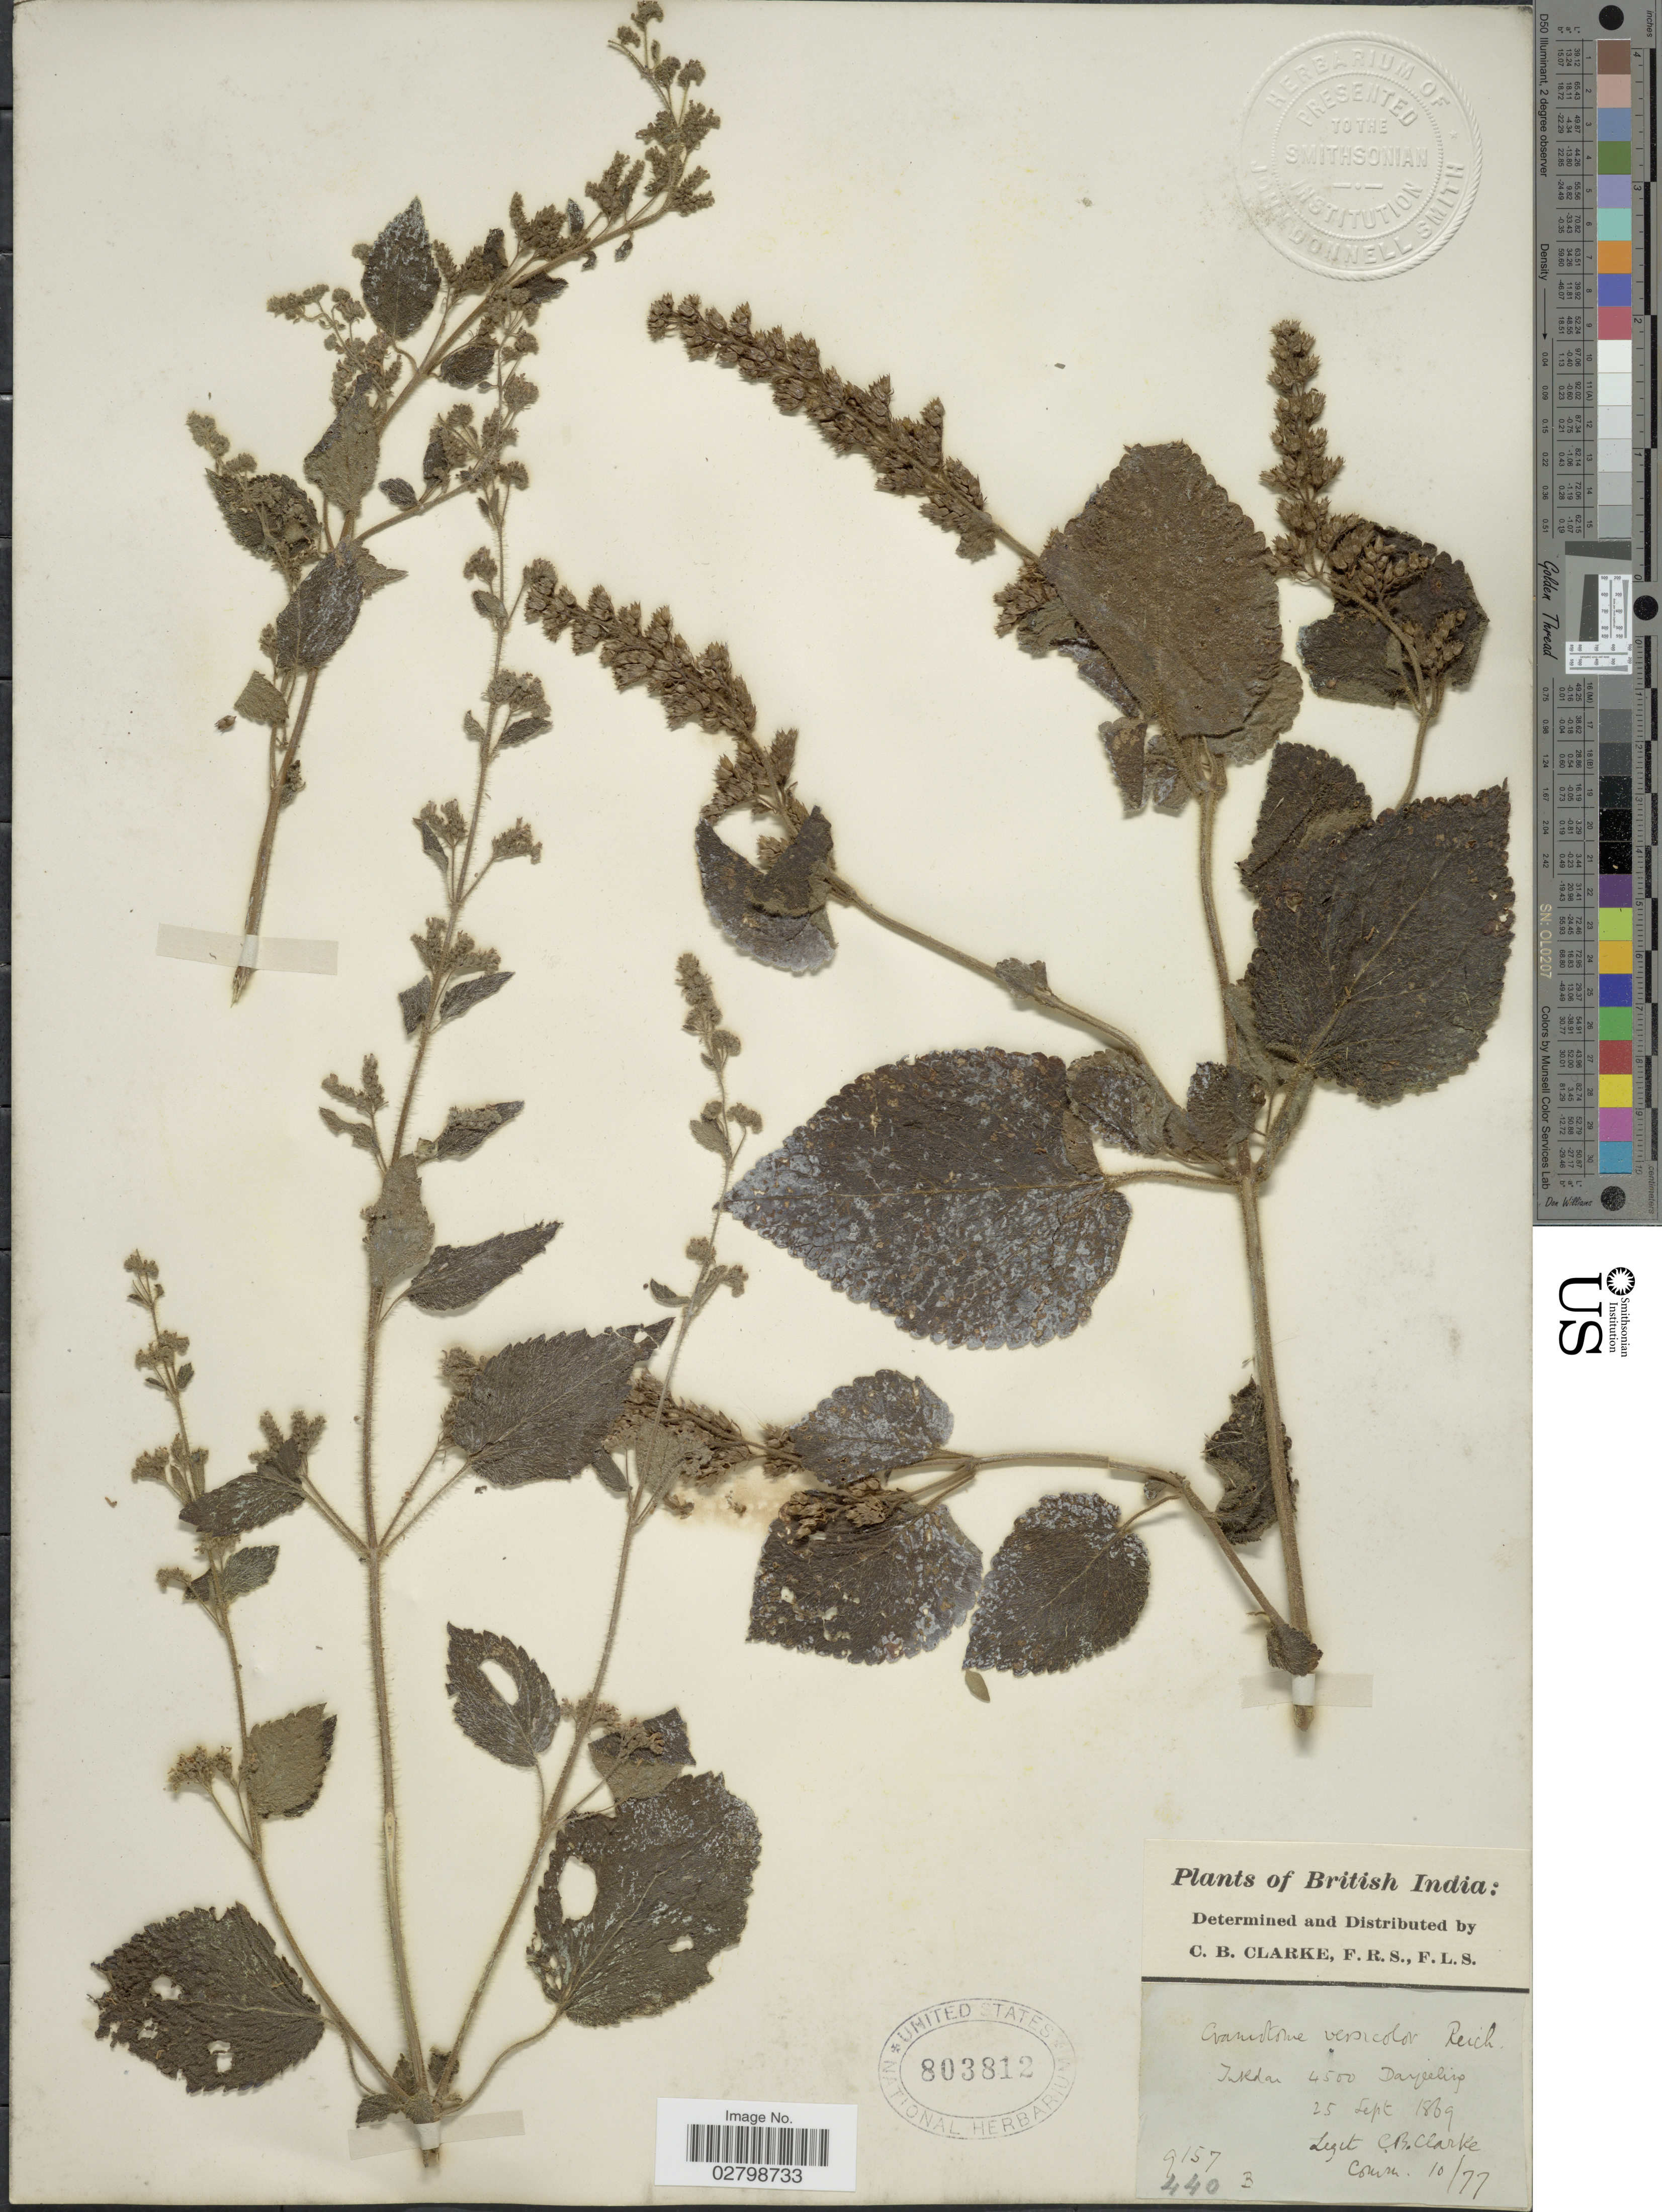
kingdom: Plantae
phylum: Tracheophyta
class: Magnoliopsida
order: Lamiales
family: Lamiaceae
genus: Craniotome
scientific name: Craniotome furcata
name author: (Link) Kuntze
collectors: C. B. Clarke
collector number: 9157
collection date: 1869-09-25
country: India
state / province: West Bengal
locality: British India, Jurdan [interpreted], Darjeeling.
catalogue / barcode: US 803812